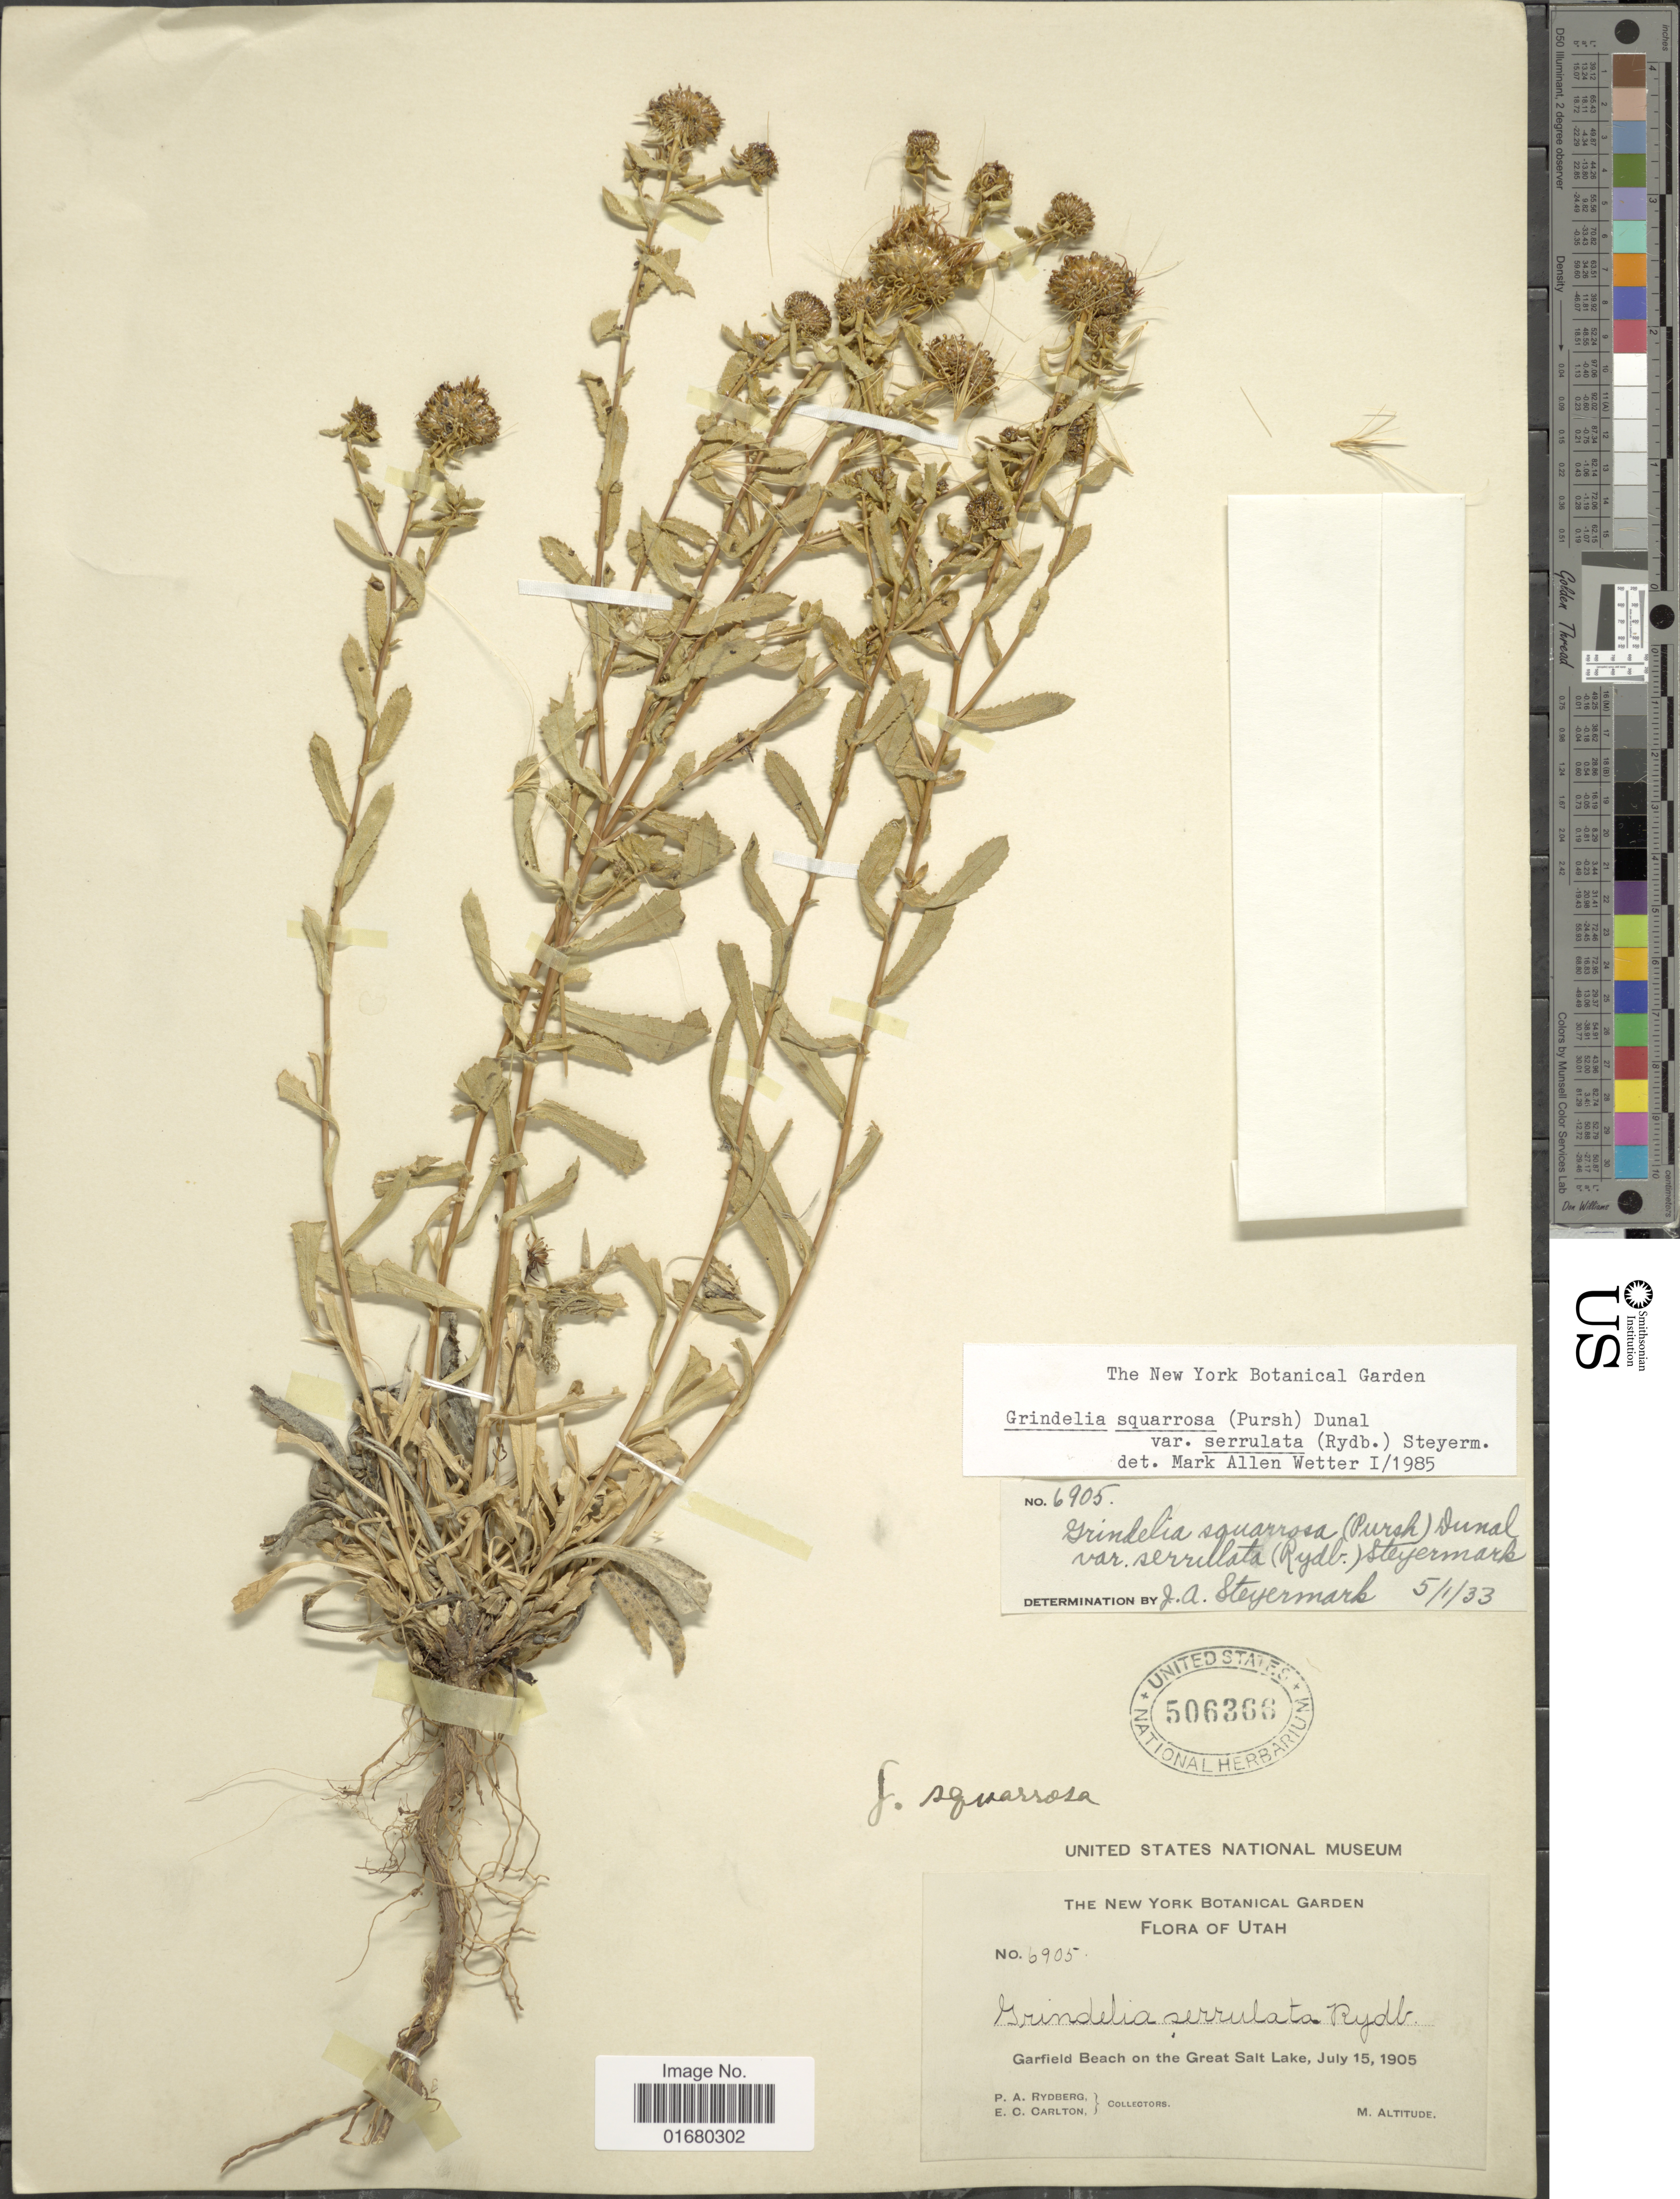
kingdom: Plantae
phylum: Tracheophyta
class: Magnoliopsida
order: Asterales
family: Asteraceae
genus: Grindelia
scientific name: Grindelia squarrosa var. serrulata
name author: (Rydb.) Steyerm.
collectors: P. A. Rydberg & E. Carlton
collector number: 6905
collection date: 1905-07-15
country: United States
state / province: Utah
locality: Garfield Beach on the Great Salt Lake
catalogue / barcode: US 506366